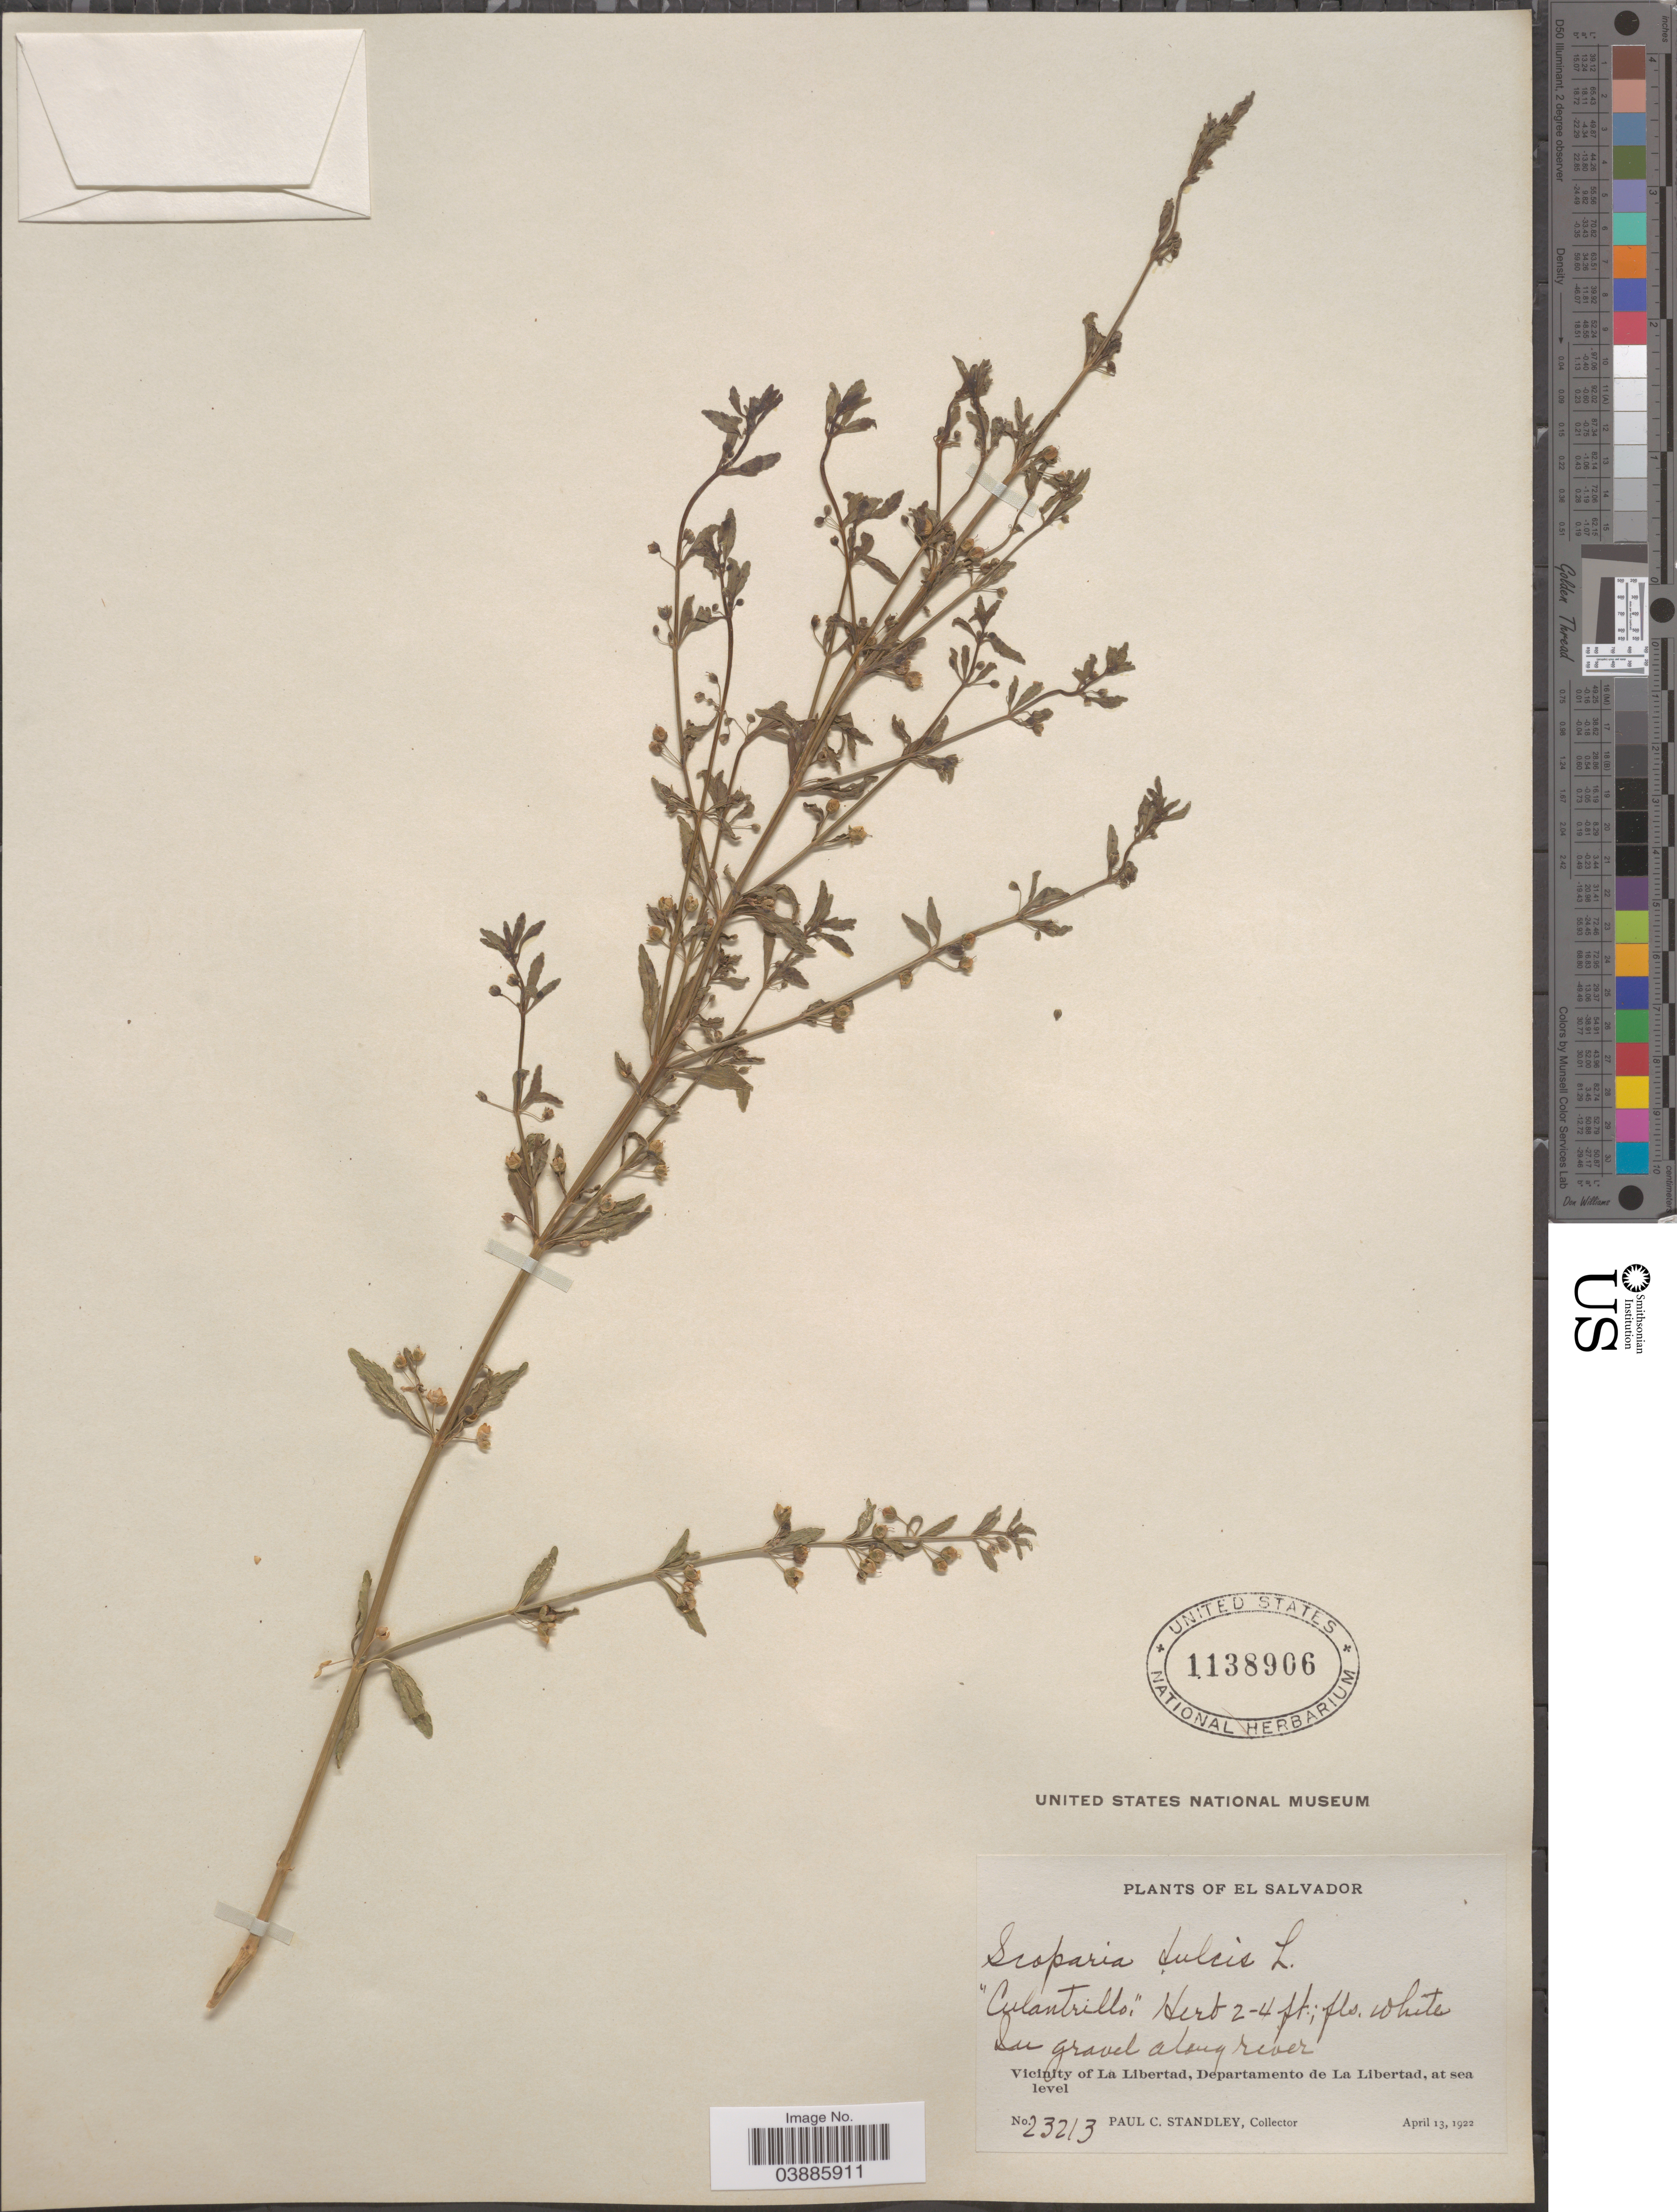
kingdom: Plantae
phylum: Tracheophyta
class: Magnoliopsida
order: Lamiales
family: Plantaginaceae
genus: Scoparia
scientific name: Scoparia dulcis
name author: L.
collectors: P. C. Standley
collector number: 23213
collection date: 1922-04-13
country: El Salvador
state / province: La Libertad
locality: Vicinity of La Libertad, Departamento de La Libertad.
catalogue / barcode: US 1138906